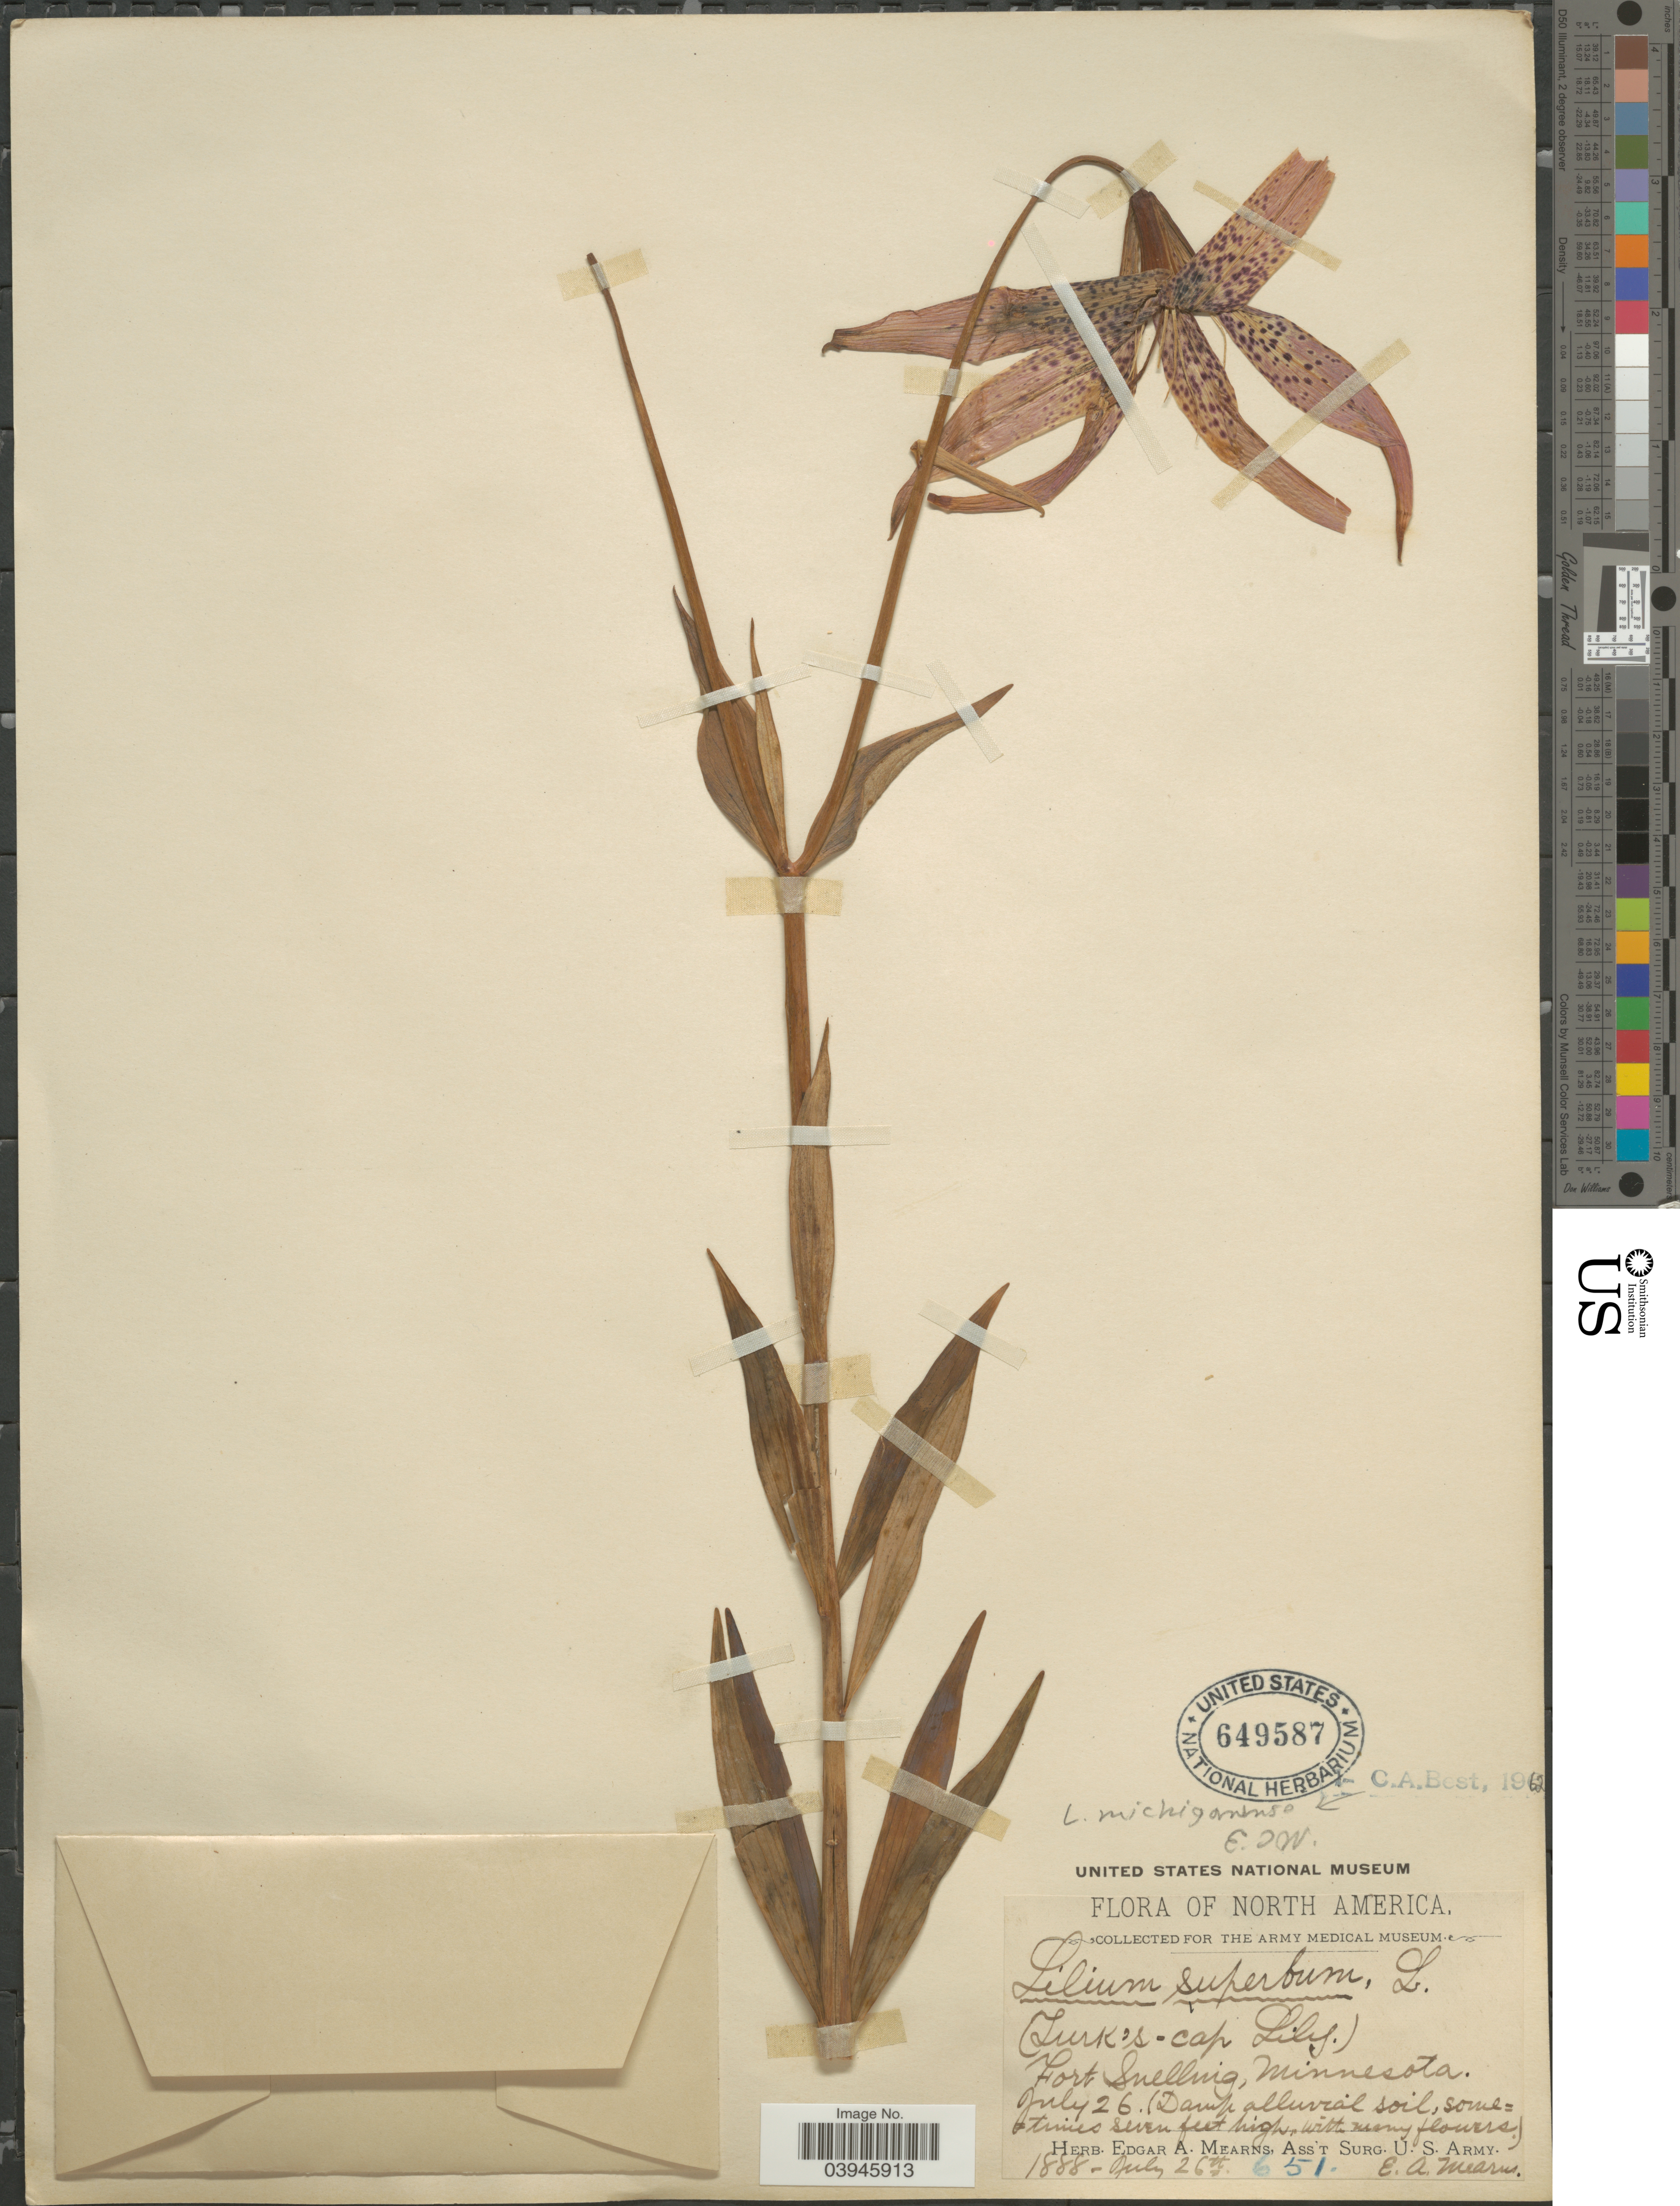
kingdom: Plantae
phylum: Tracheophyta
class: Liliopsida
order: Liliales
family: Liliaceae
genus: Lilium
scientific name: Lilium michiganense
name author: Farw.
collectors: E. A. Mearns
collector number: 651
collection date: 1888-07-26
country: United States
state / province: Minnesota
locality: Fort Snelling.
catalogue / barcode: US 649587